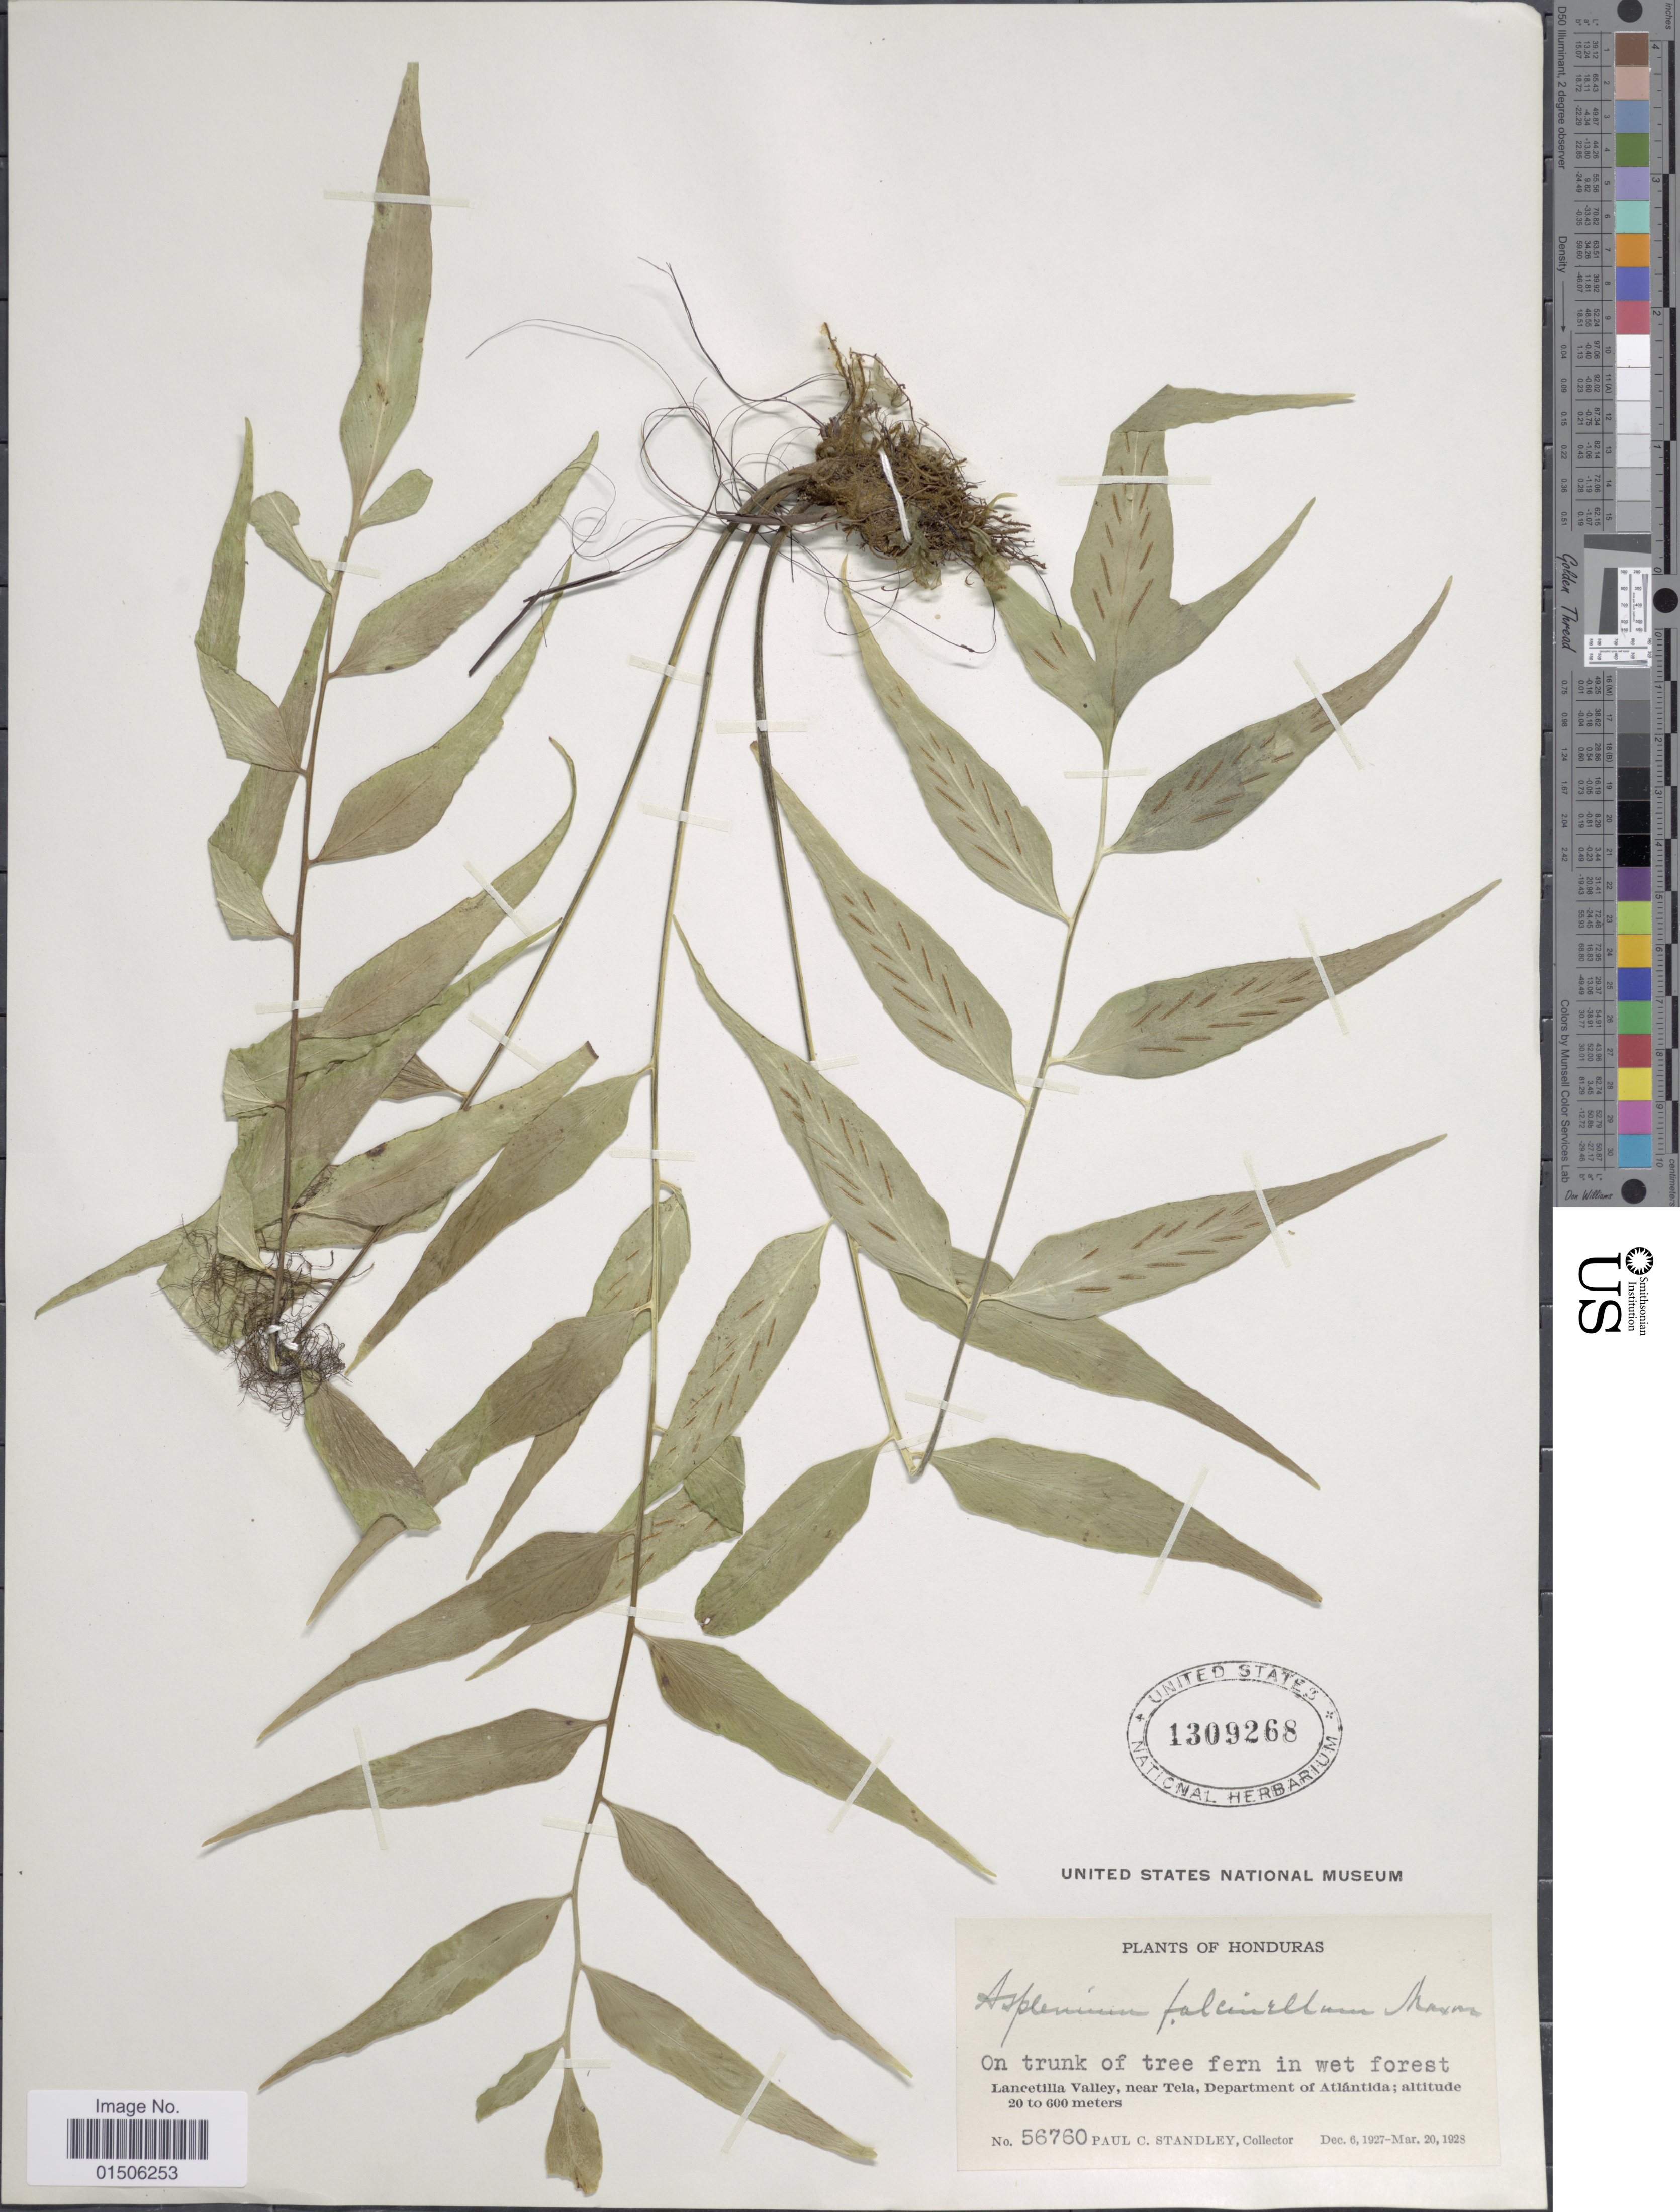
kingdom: Plantae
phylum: Tracheophyta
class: Polypodiopsida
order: Polypodiales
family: Aspleniaceae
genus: Asplenium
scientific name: Asplenium falcinellum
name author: Maxon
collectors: P. C. Standley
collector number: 56760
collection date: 1927-12-06/1928-03-20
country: Honduras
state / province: Atlántida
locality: On trunk of tree fern in wet forest, Lancetilla Valley, near Tela, Department of Atlántida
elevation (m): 20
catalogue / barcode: US 1309268